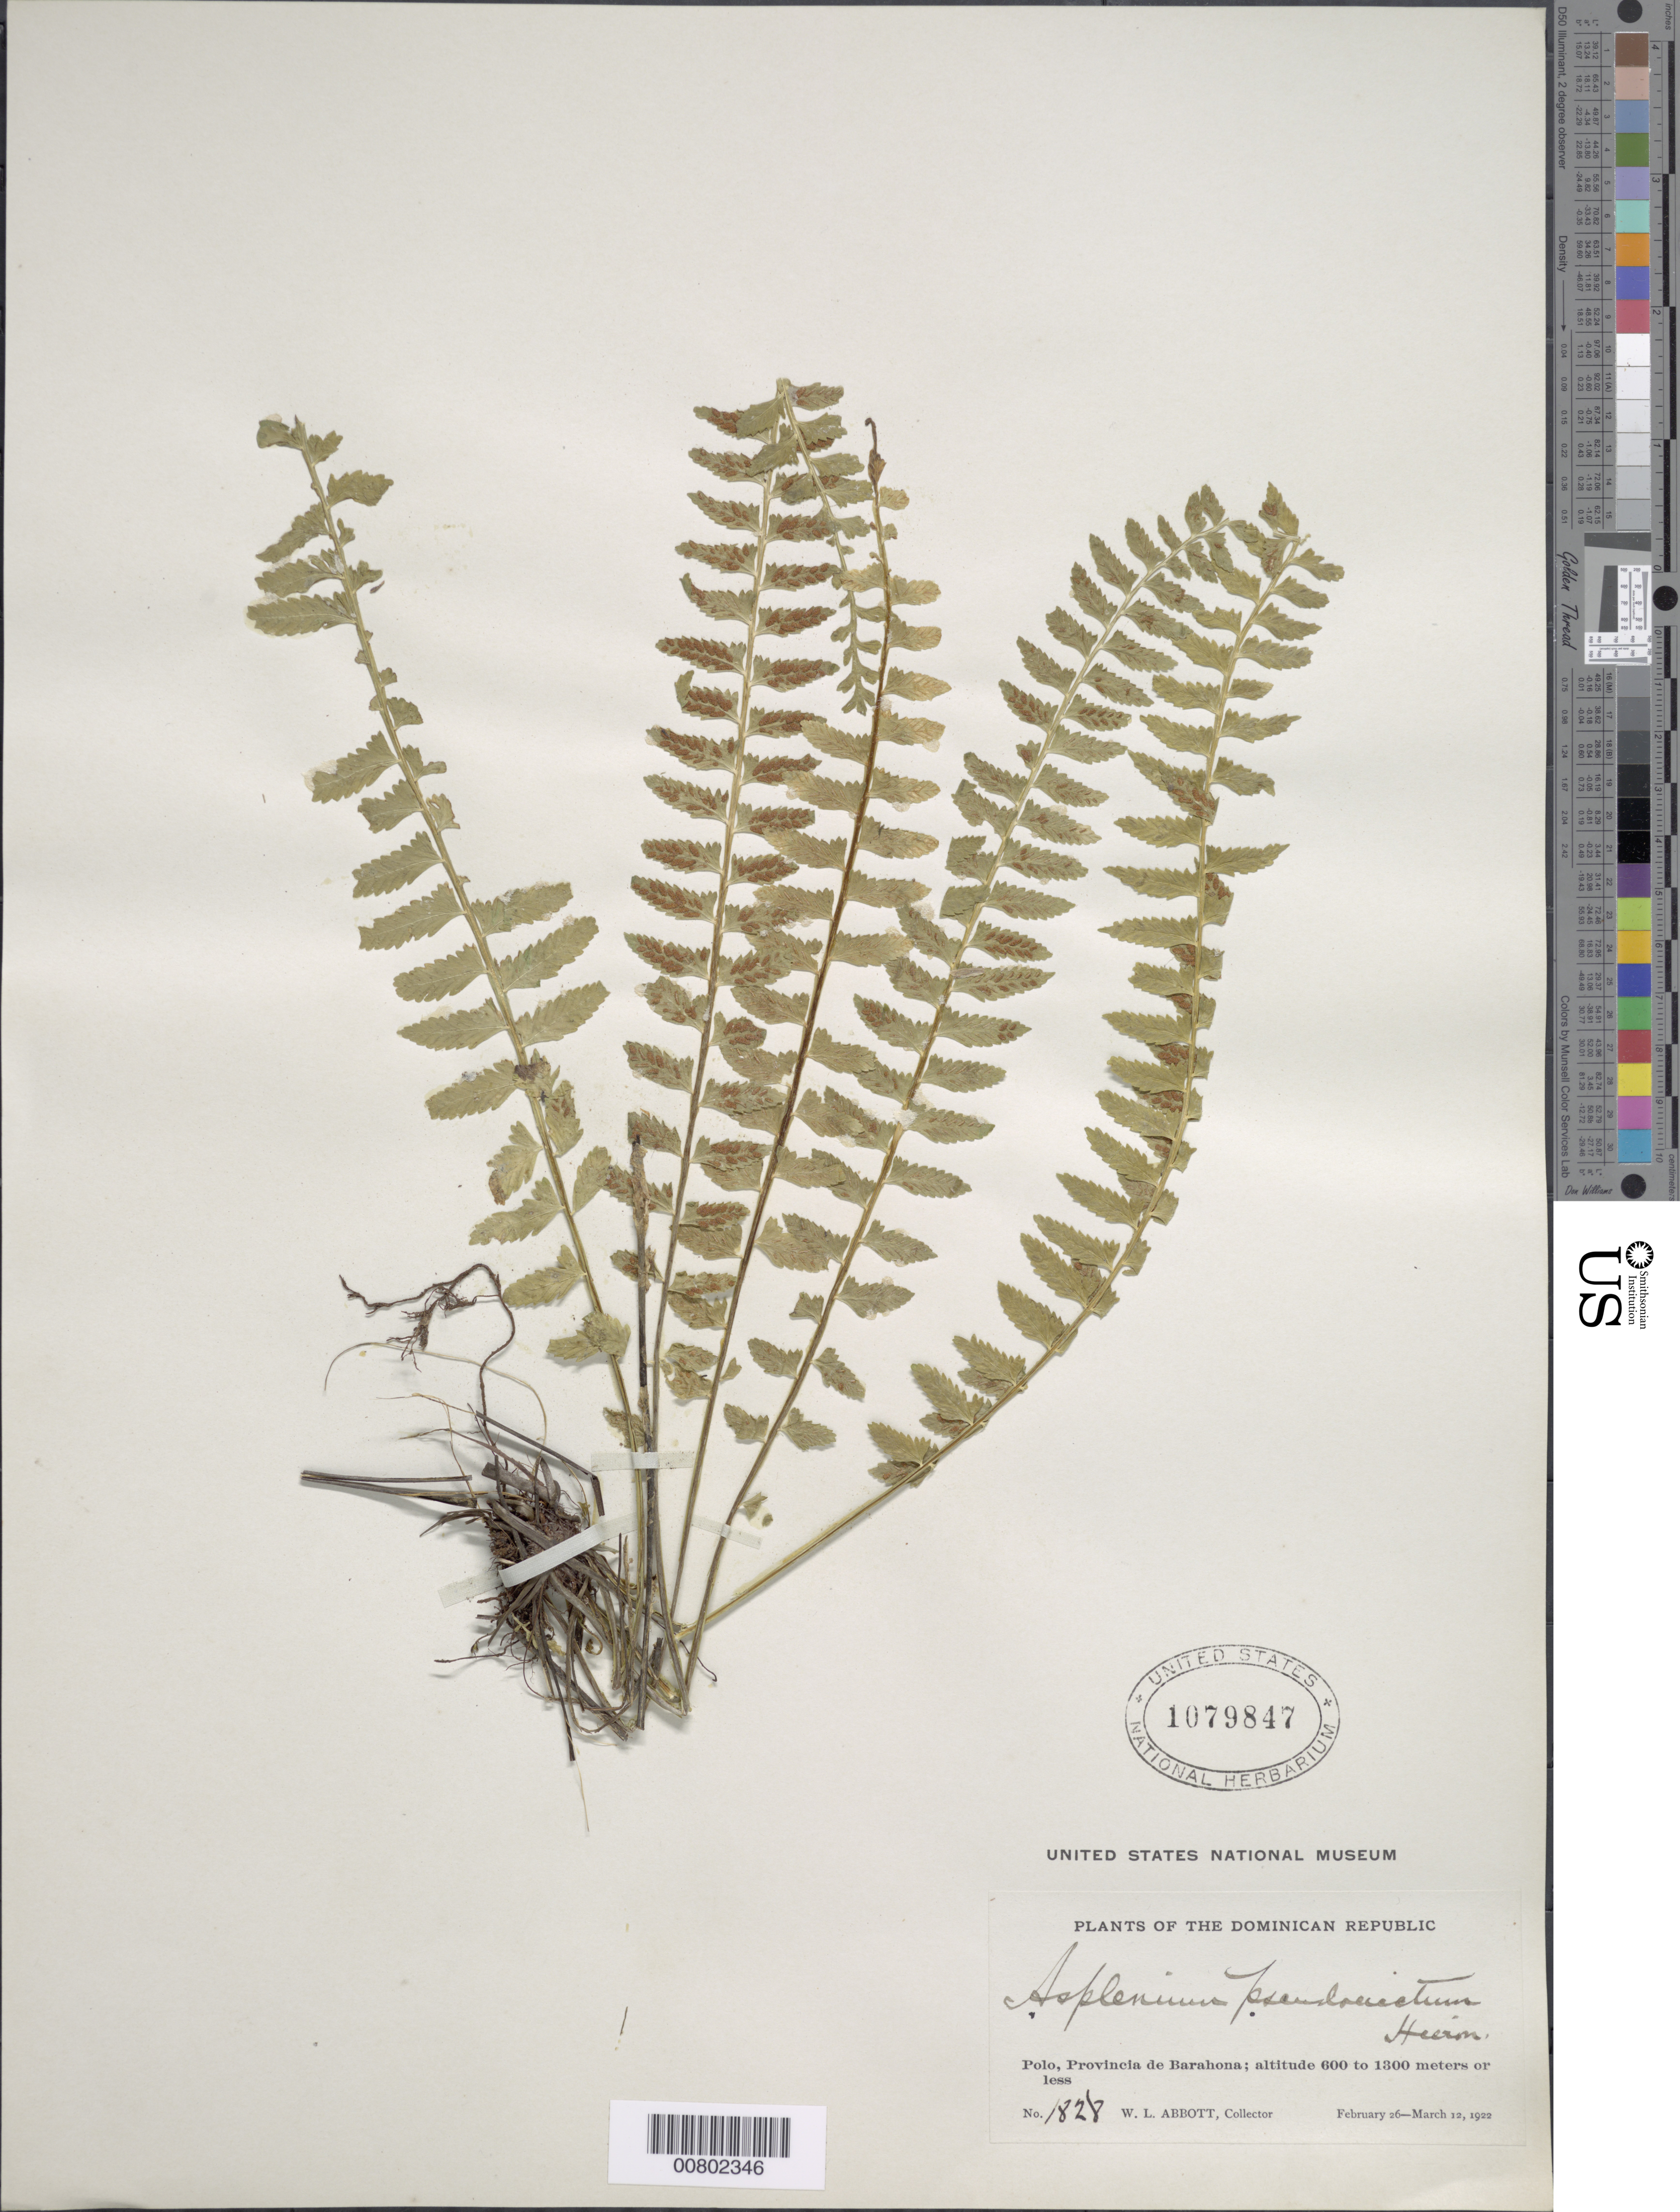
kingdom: Plantae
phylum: Tracheophyta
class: Polypodiopsida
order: Polypodiales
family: Aspleniaceae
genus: Asplenium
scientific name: Asplenium pteropus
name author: Kaulf.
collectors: W. L. Abbott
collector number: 1828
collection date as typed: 26 Feb 1922 to 12 Mar 1922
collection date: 1922-02-26/1922-03-12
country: Dominican Republic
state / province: Barahona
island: Hispaniola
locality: Polo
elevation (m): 600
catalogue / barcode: US 1079847